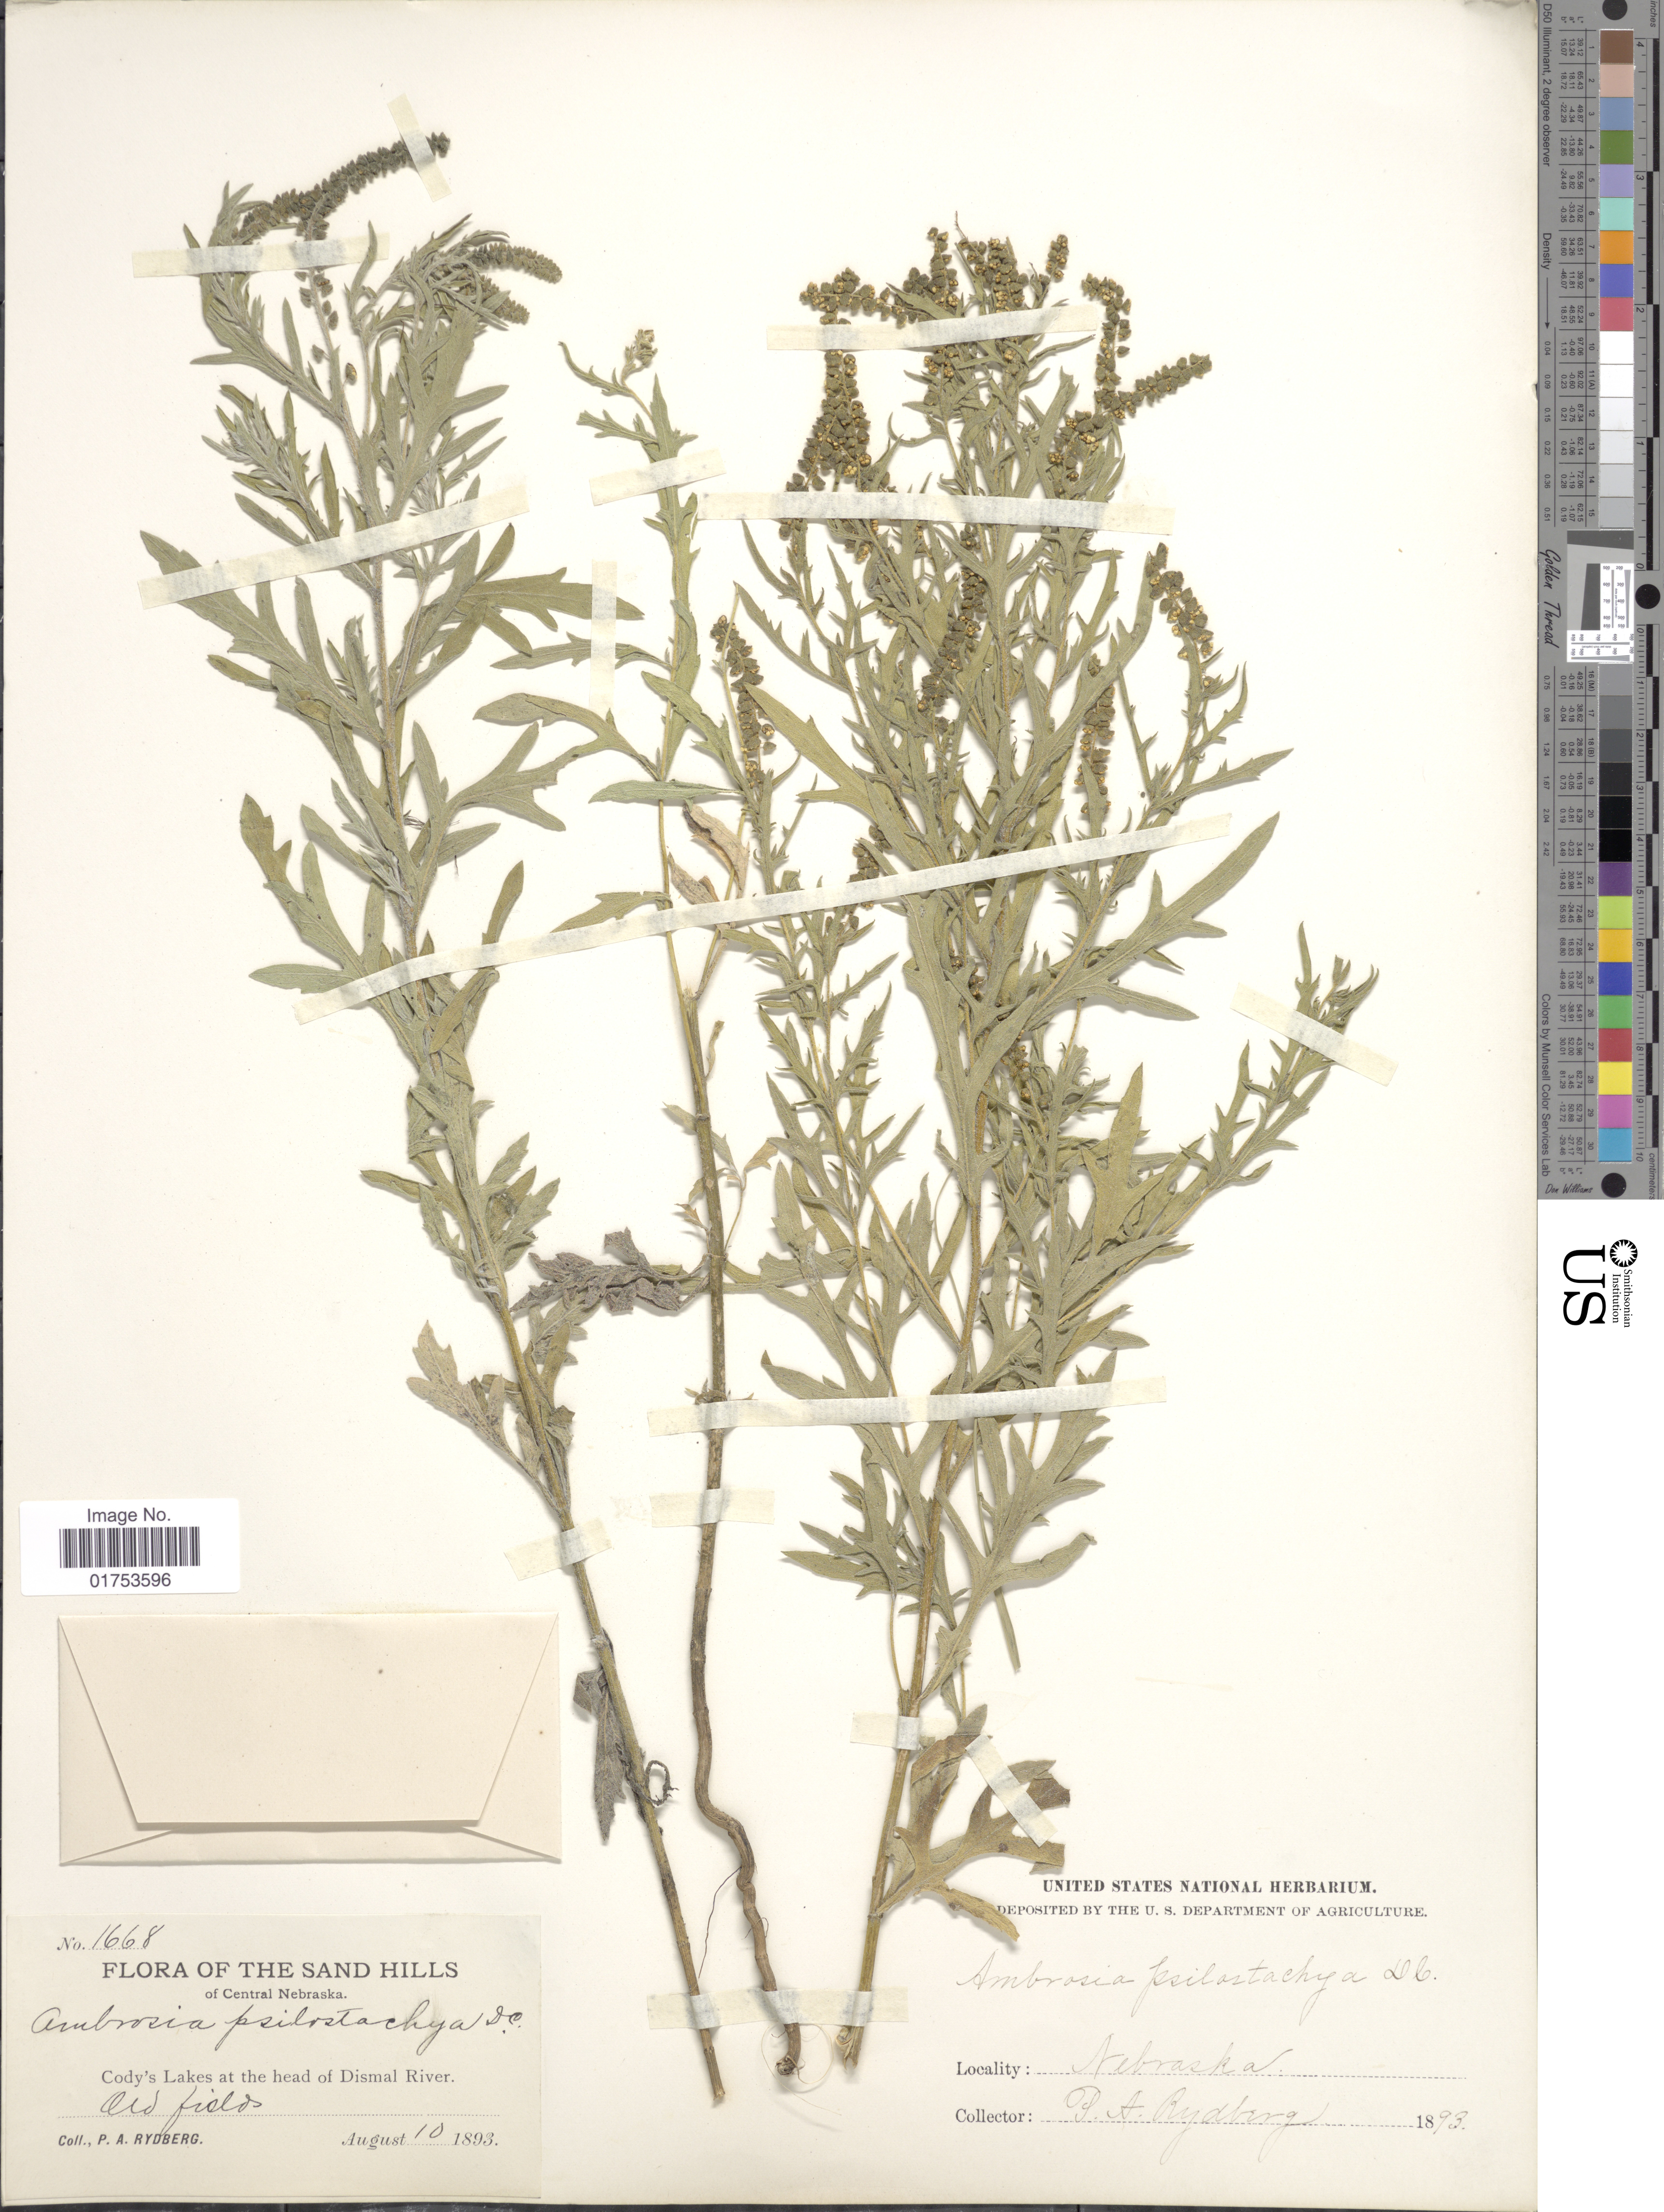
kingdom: Plantae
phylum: Tracheophyta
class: Magnoliopsida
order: Asterales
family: Asteraceae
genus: Ambrosia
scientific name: Ambrosia psilostachya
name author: DC.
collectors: P. A. Rydberg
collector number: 1668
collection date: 1893-08-10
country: United States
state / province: Nebraska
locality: The Sand Hills of Central Nebraska, Cody's Lakes at the head of Dismal River